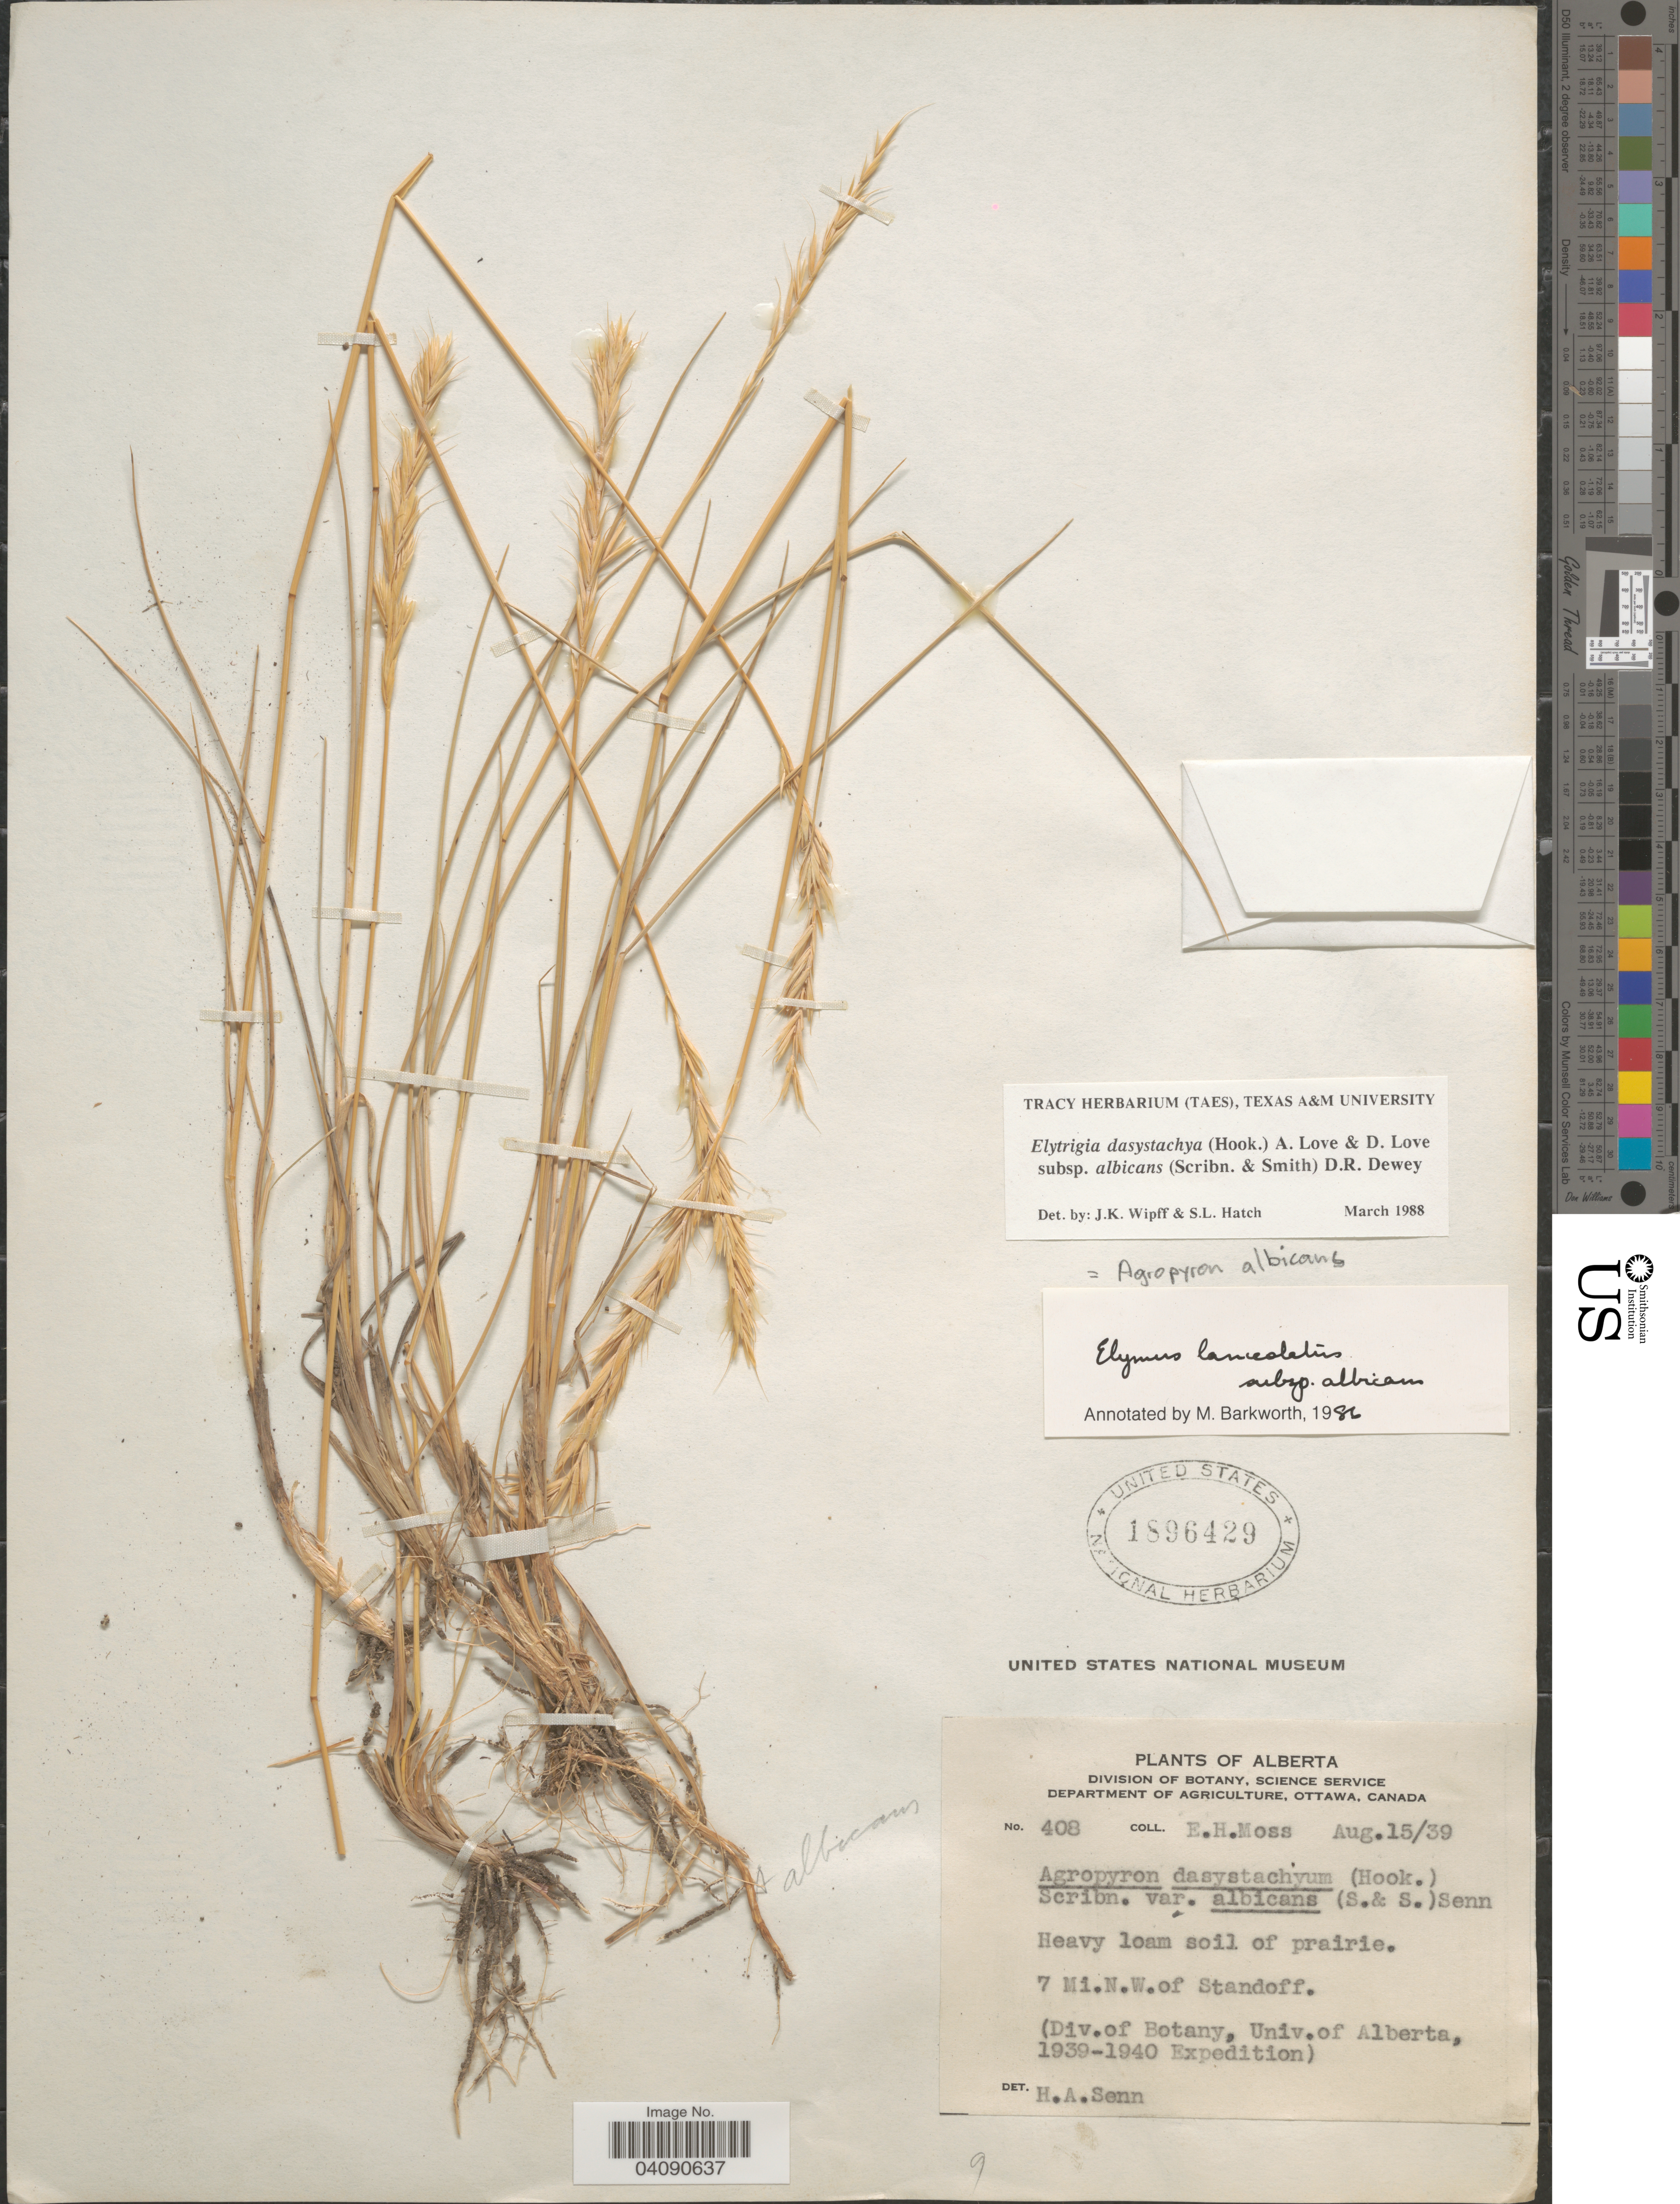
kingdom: Plantae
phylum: Tracheophyta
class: Liliopsida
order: Poales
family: Poaceae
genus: Elymus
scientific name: Elymus albicans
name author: (Scribn. & J.G. Sm.) Á. Löve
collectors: E. Moss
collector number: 408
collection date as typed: Transcribed d/m/y: 15/8/39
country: Canada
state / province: Alberta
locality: Heav loam soil of prairie. 7 Mi. N.W. of Standoff. (Div. of Botany, Univ. of Alberta, 1939-1940 Expedition).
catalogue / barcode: US 1896429